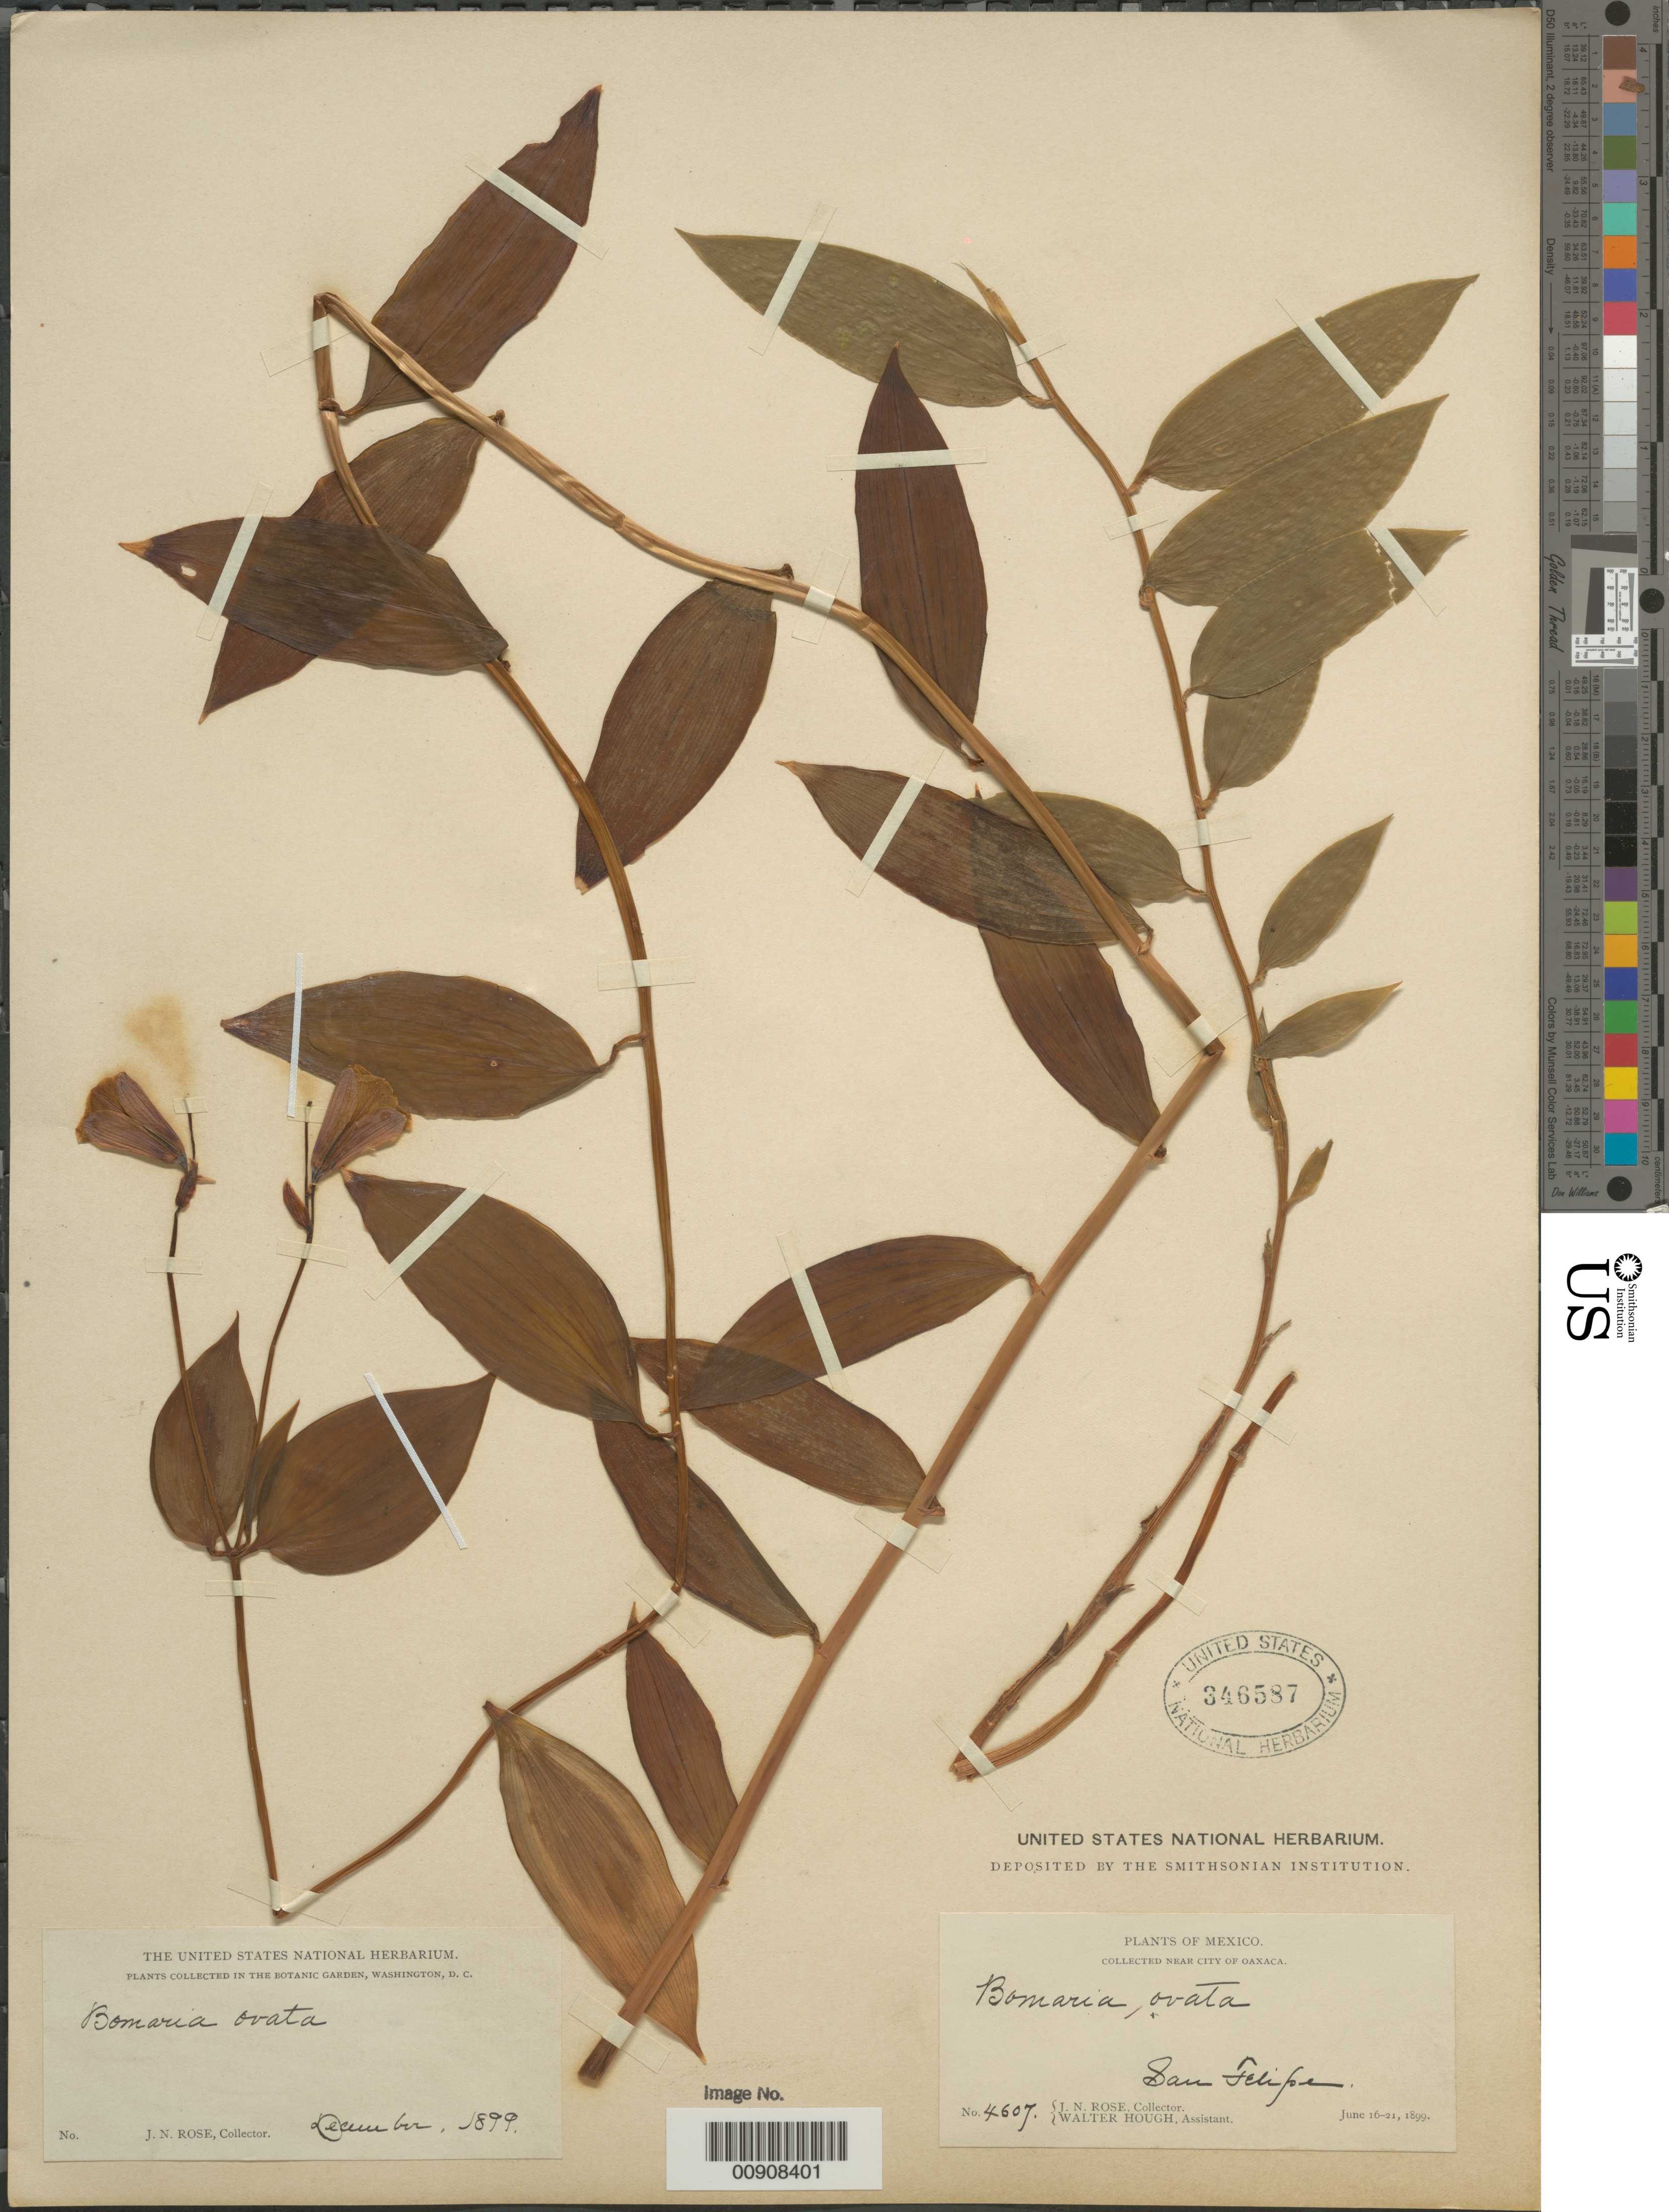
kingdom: Plantae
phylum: Tracheophyta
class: Liliopsida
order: Liliales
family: Alstroemeriaceae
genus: Bomarea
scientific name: Bomarea ovata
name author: (Cav.) Mirb.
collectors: J. N. Rose & W. Hough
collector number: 4607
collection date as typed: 16 Jun 1899 to 21 Jun 1899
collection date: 1899-06-16/1899-06-21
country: Mexico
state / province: Oaxaca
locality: San Felipe near City of Oaxaca.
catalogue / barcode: US 346587